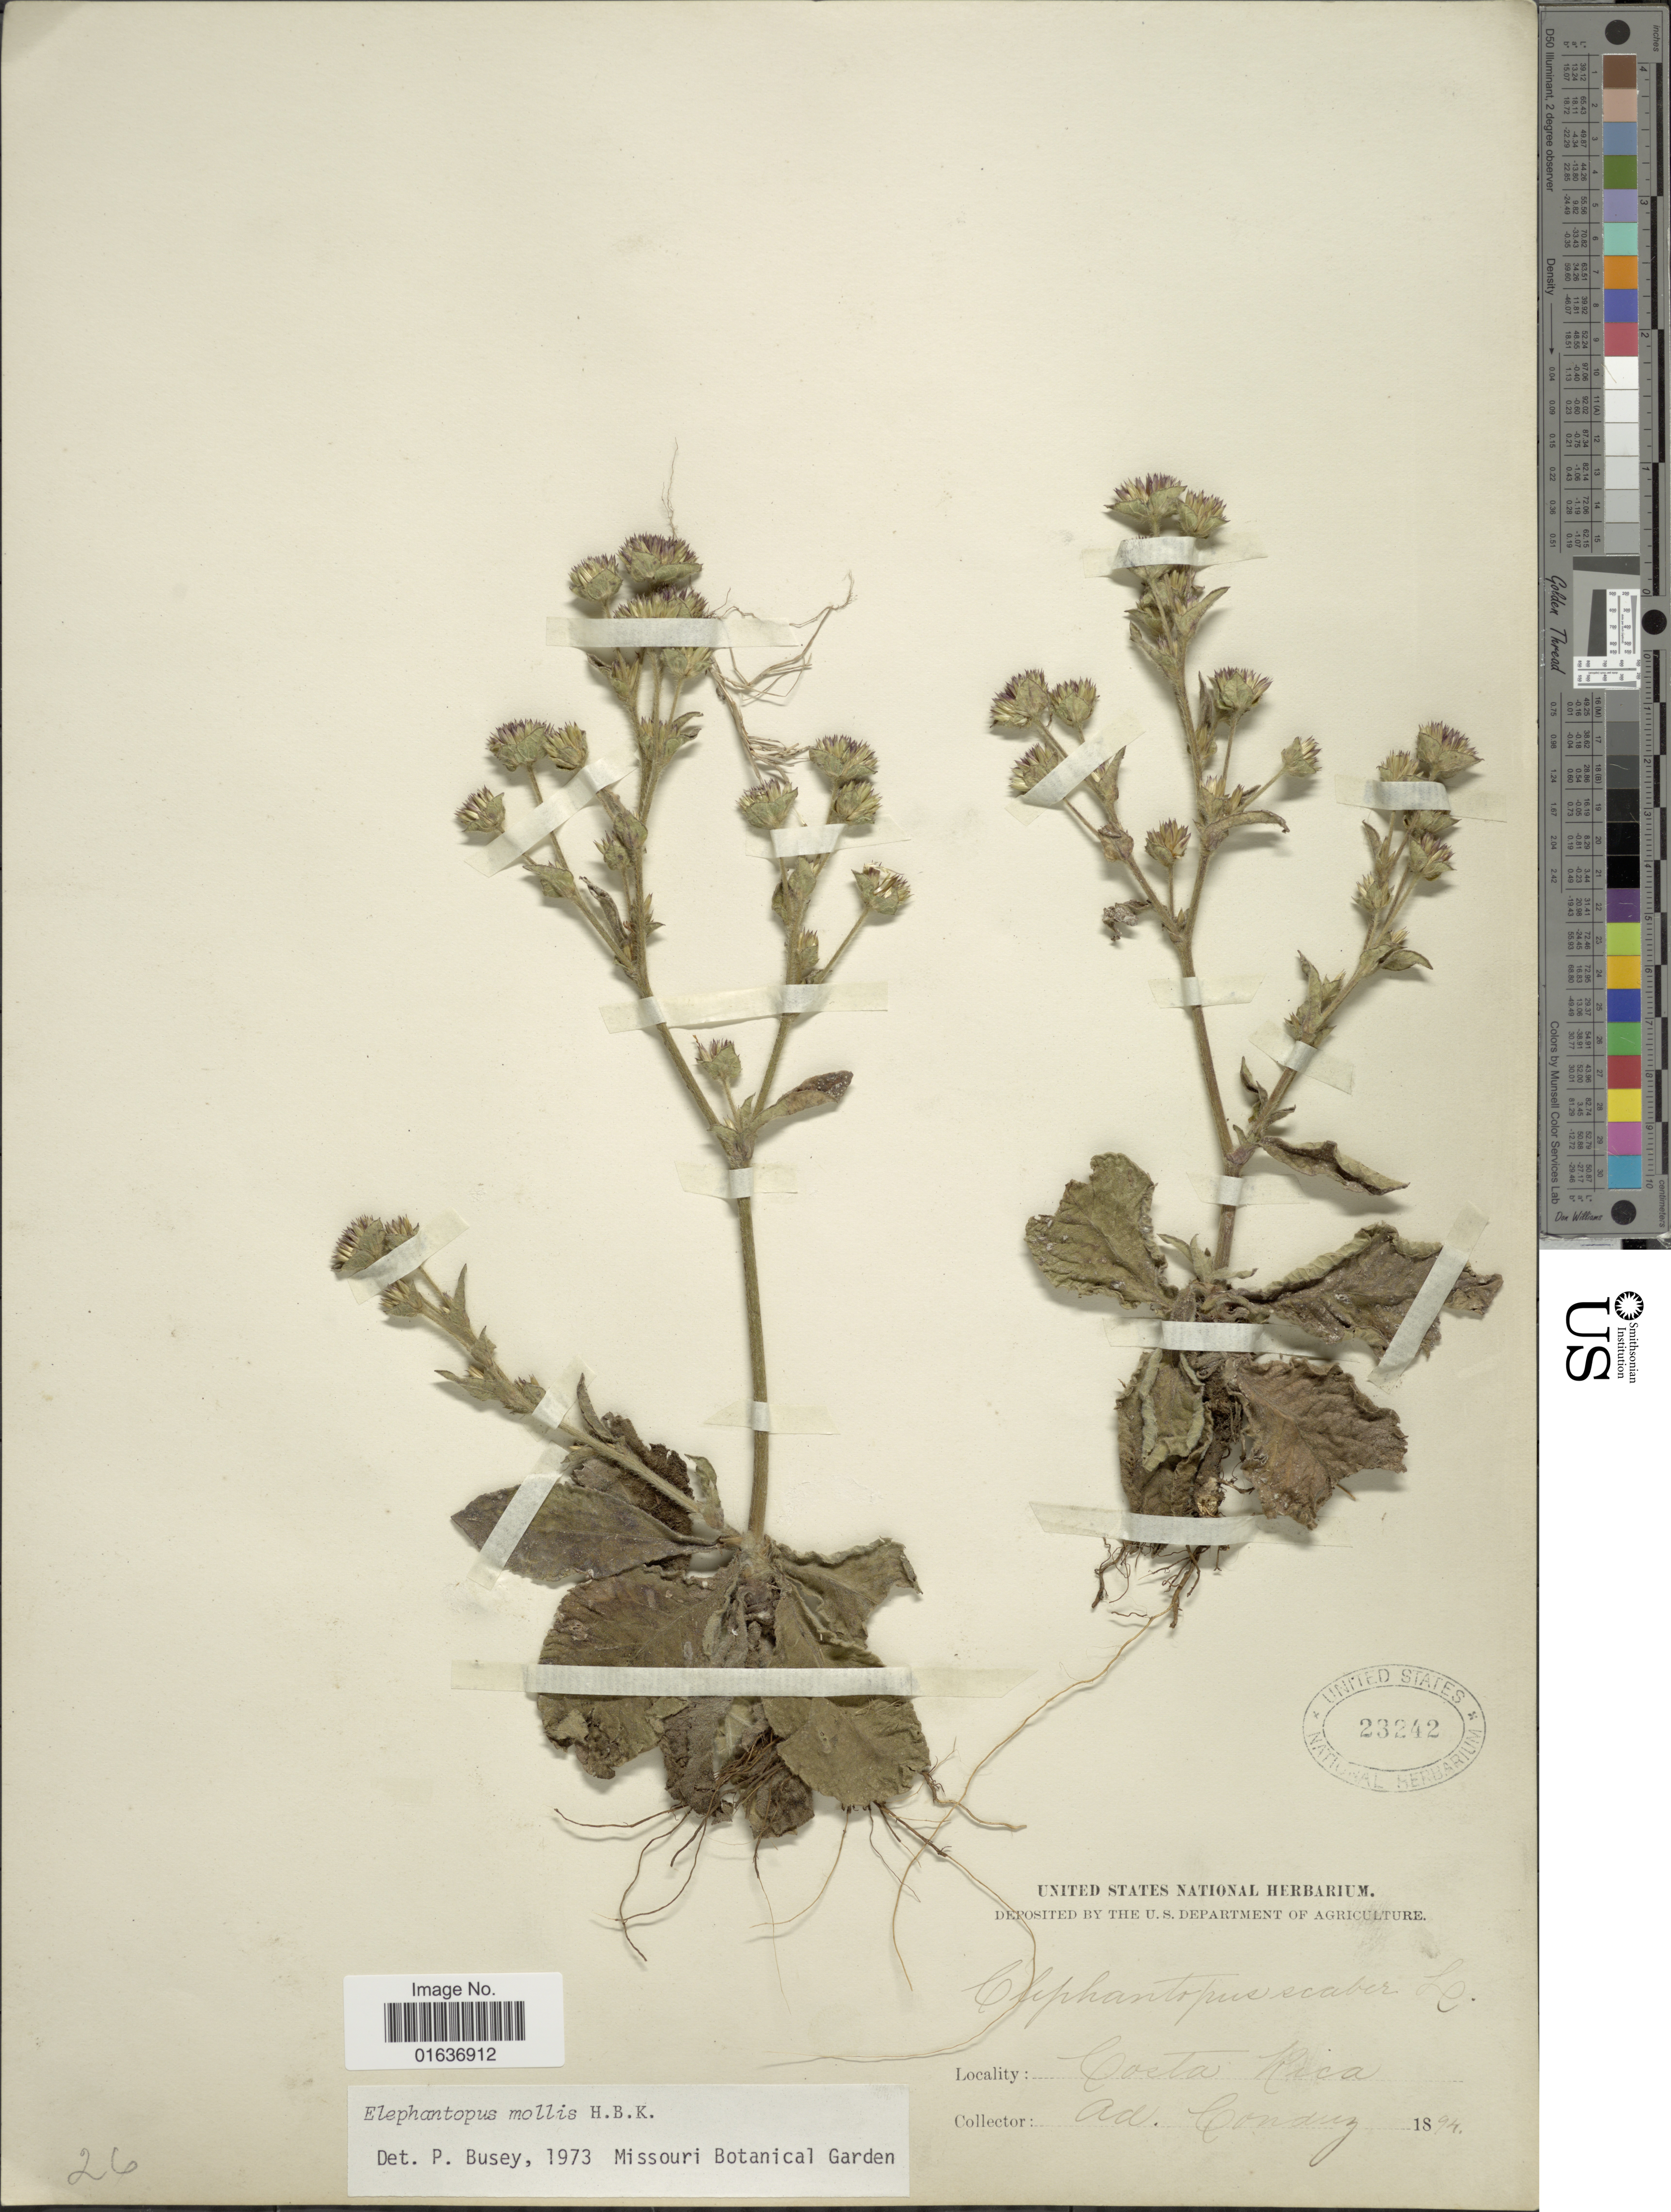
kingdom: Plantae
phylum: Tracheophyta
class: Magnoliopsida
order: Asterales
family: Asteraceae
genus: Elephantopus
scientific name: Elephantopus mollis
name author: Kunth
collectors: A. Tonduz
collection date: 1894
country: Costa Rica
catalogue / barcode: US 23242